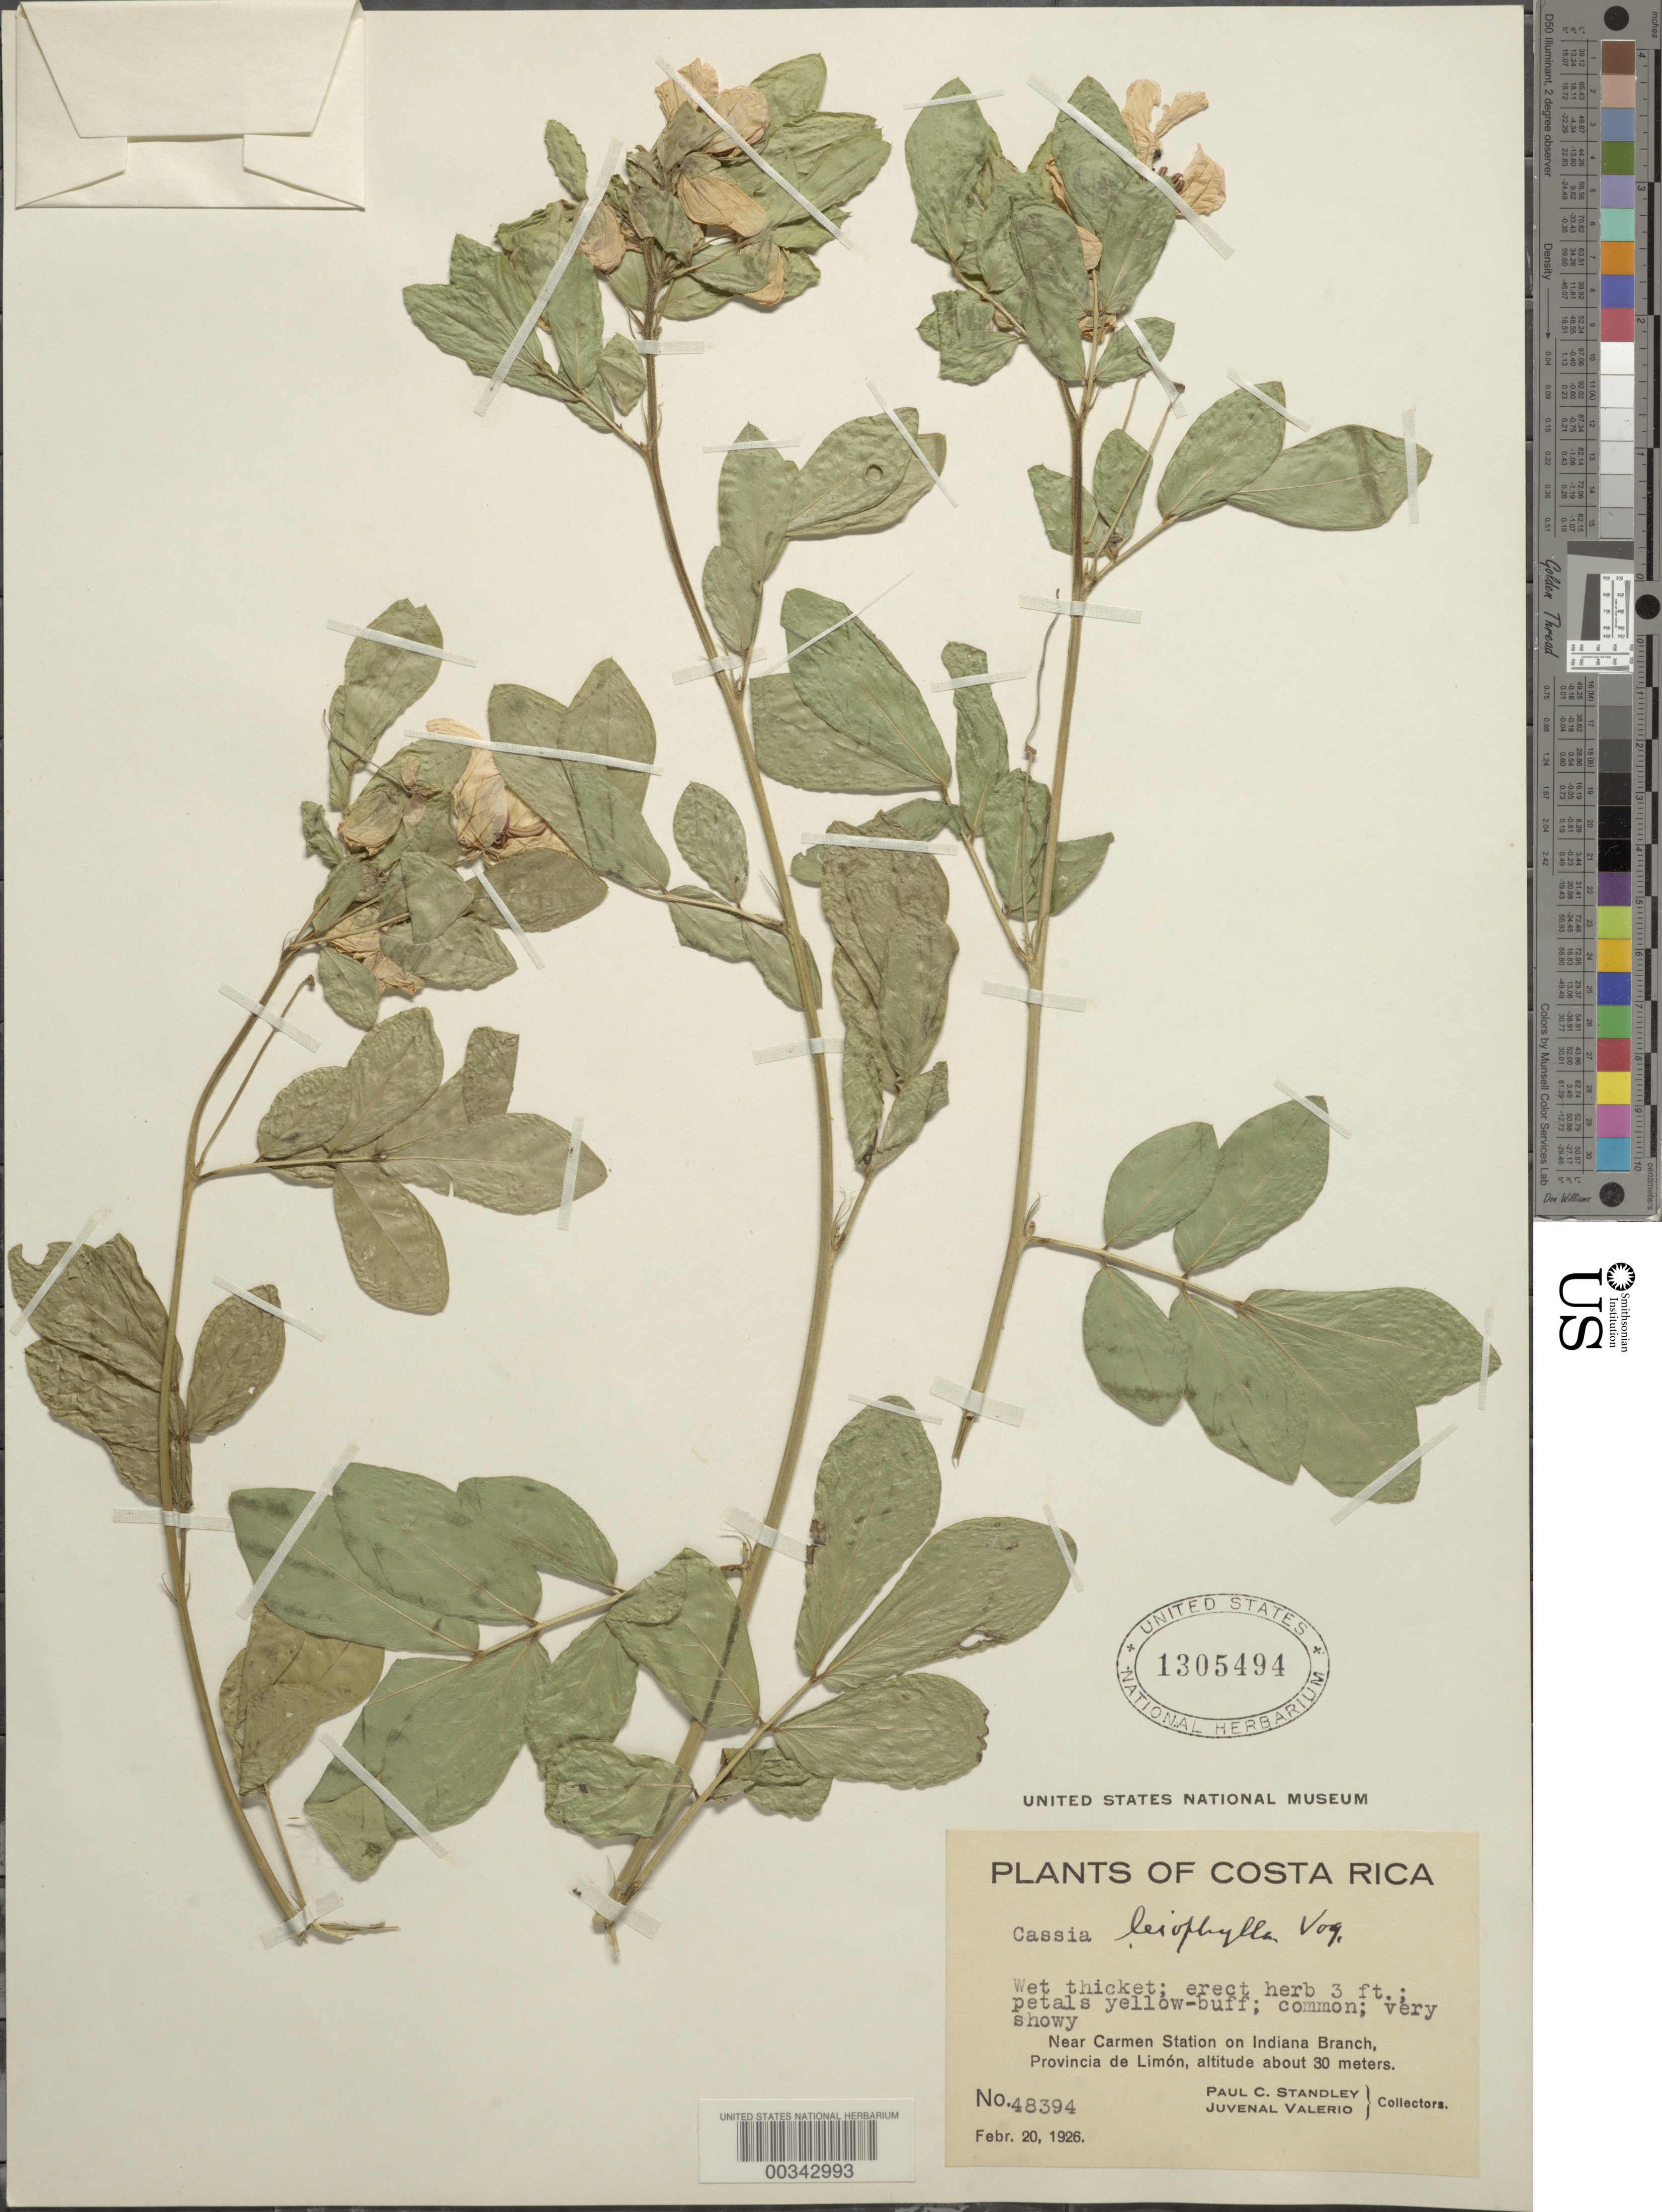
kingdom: Plantae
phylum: Tracheophyta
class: Magnoliopsida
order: Fabales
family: Fabaceae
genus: Senna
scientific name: Senna leiophylla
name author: (Vogel) H.S. Irwin & Barneby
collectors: P. C. Standley & J. Valerio R.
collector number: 48394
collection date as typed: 20 Feb 1926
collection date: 1926-02-20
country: Costa Rica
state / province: Limón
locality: Near carmen station on indiana branch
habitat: Wet thicket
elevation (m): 30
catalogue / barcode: US 1305494